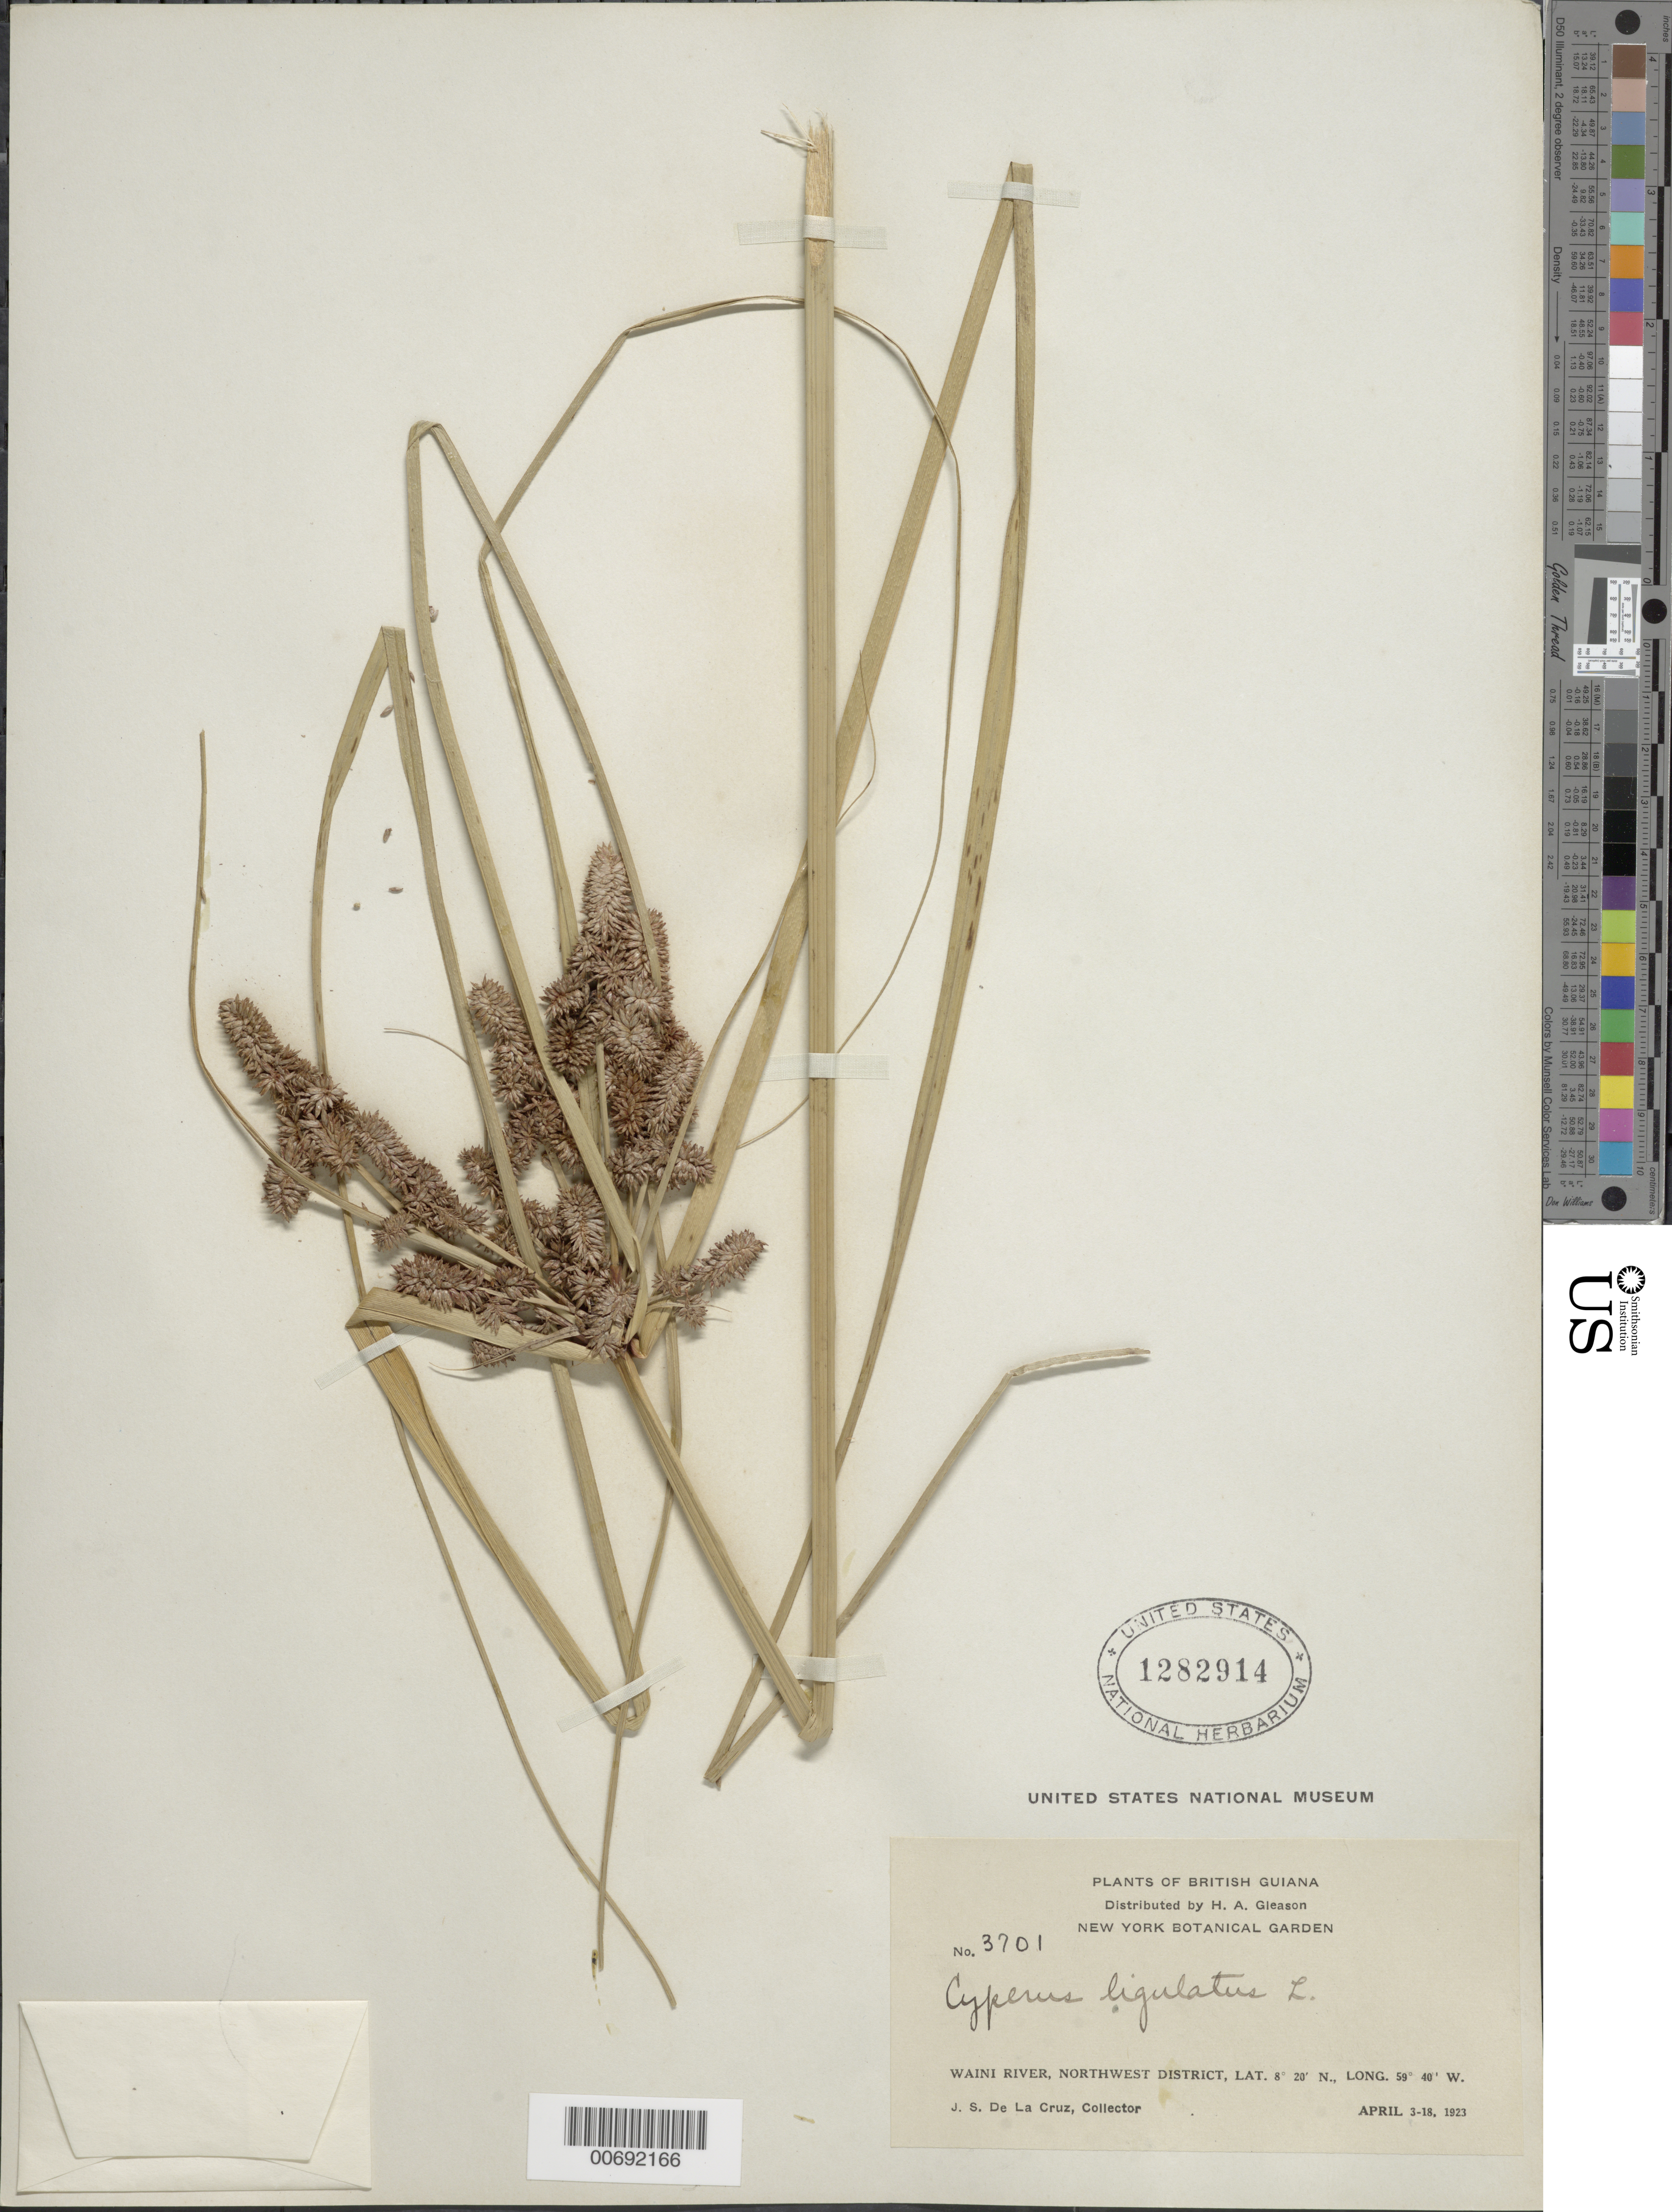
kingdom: Plantae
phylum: Tracheophyta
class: Liliopsida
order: Poales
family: Cyperaceae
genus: Cyperus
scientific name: Cyperus ligularis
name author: L.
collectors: J. S. de la Cruz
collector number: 3701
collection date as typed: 3-Apr-23 to 18-Apr-23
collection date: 1923-04-03/1923-04-18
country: Guyana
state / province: Barima-Waini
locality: Waini R., NW District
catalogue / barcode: US 1282914